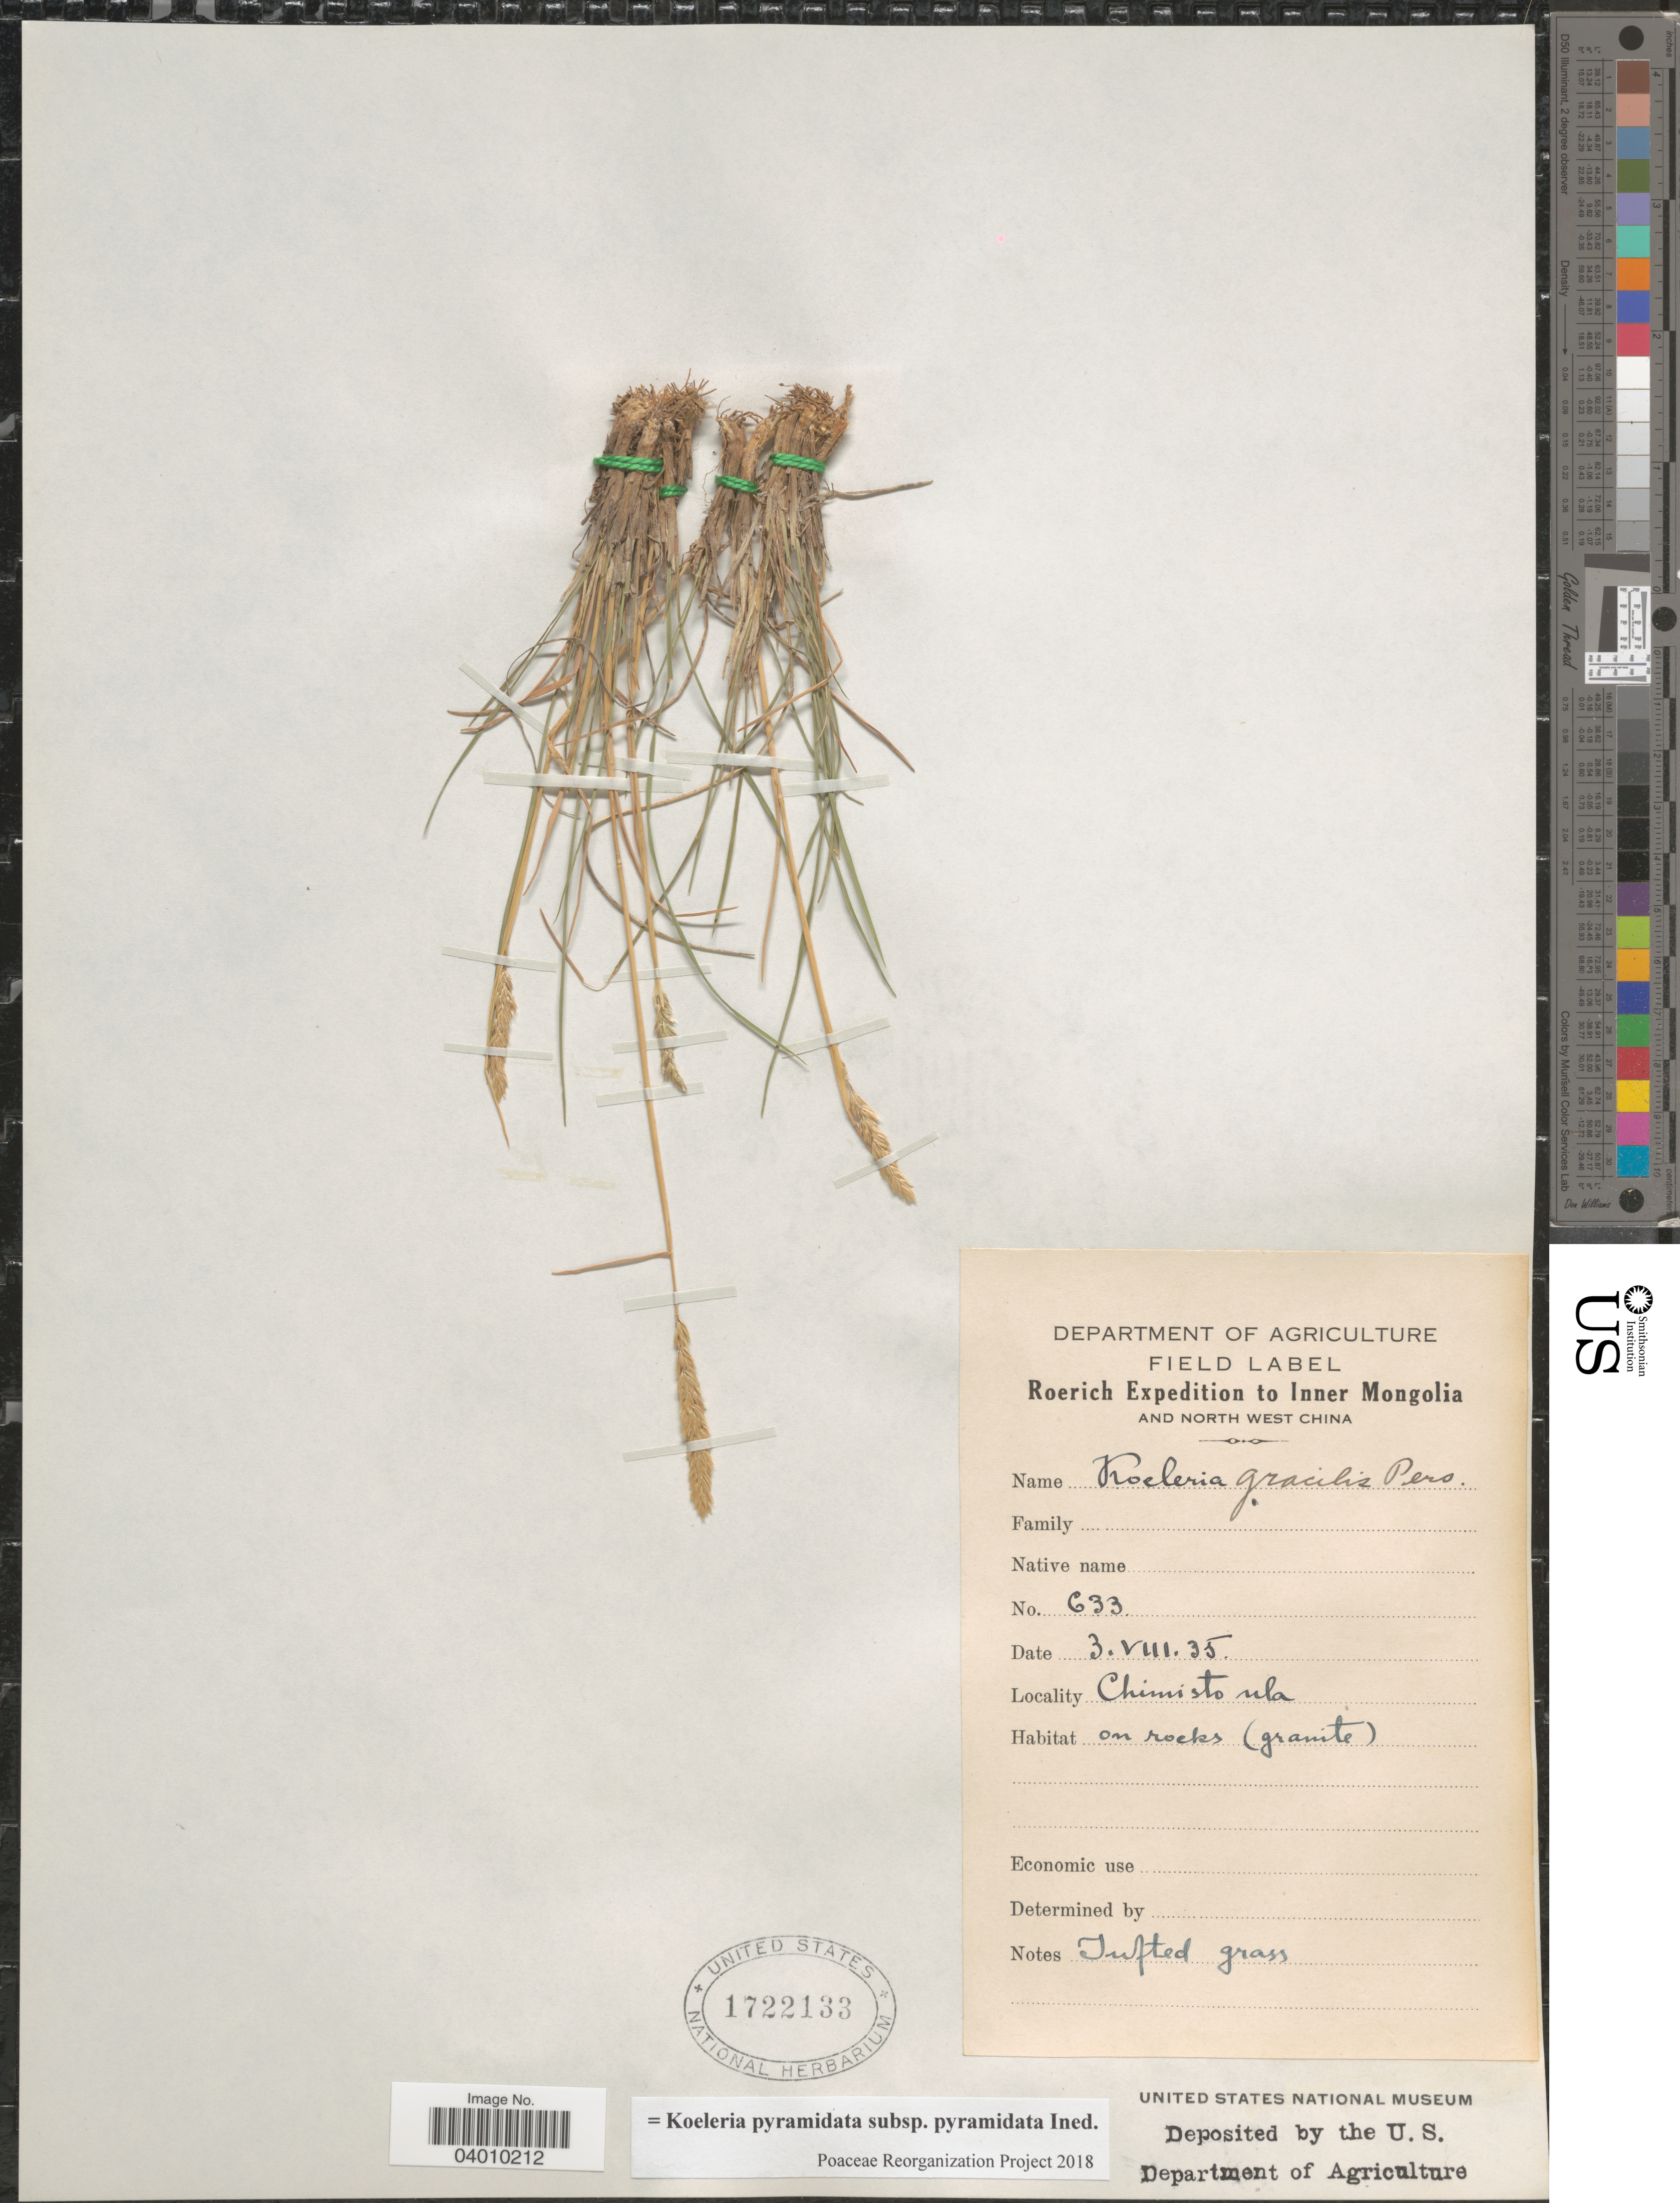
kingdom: Plantae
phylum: Tracheophyta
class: Liliopsida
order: Poales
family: Poaceae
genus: Koeleria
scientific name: Koeleria pyramidata subsp. pyramidata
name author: (Lam.) P. Beauv.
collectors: Roerich Expedition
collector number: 633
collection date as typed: Transcribed d/m/y: 3/8/35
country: China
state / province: Nei Monggol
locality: Inner Mongolia and North West China. Chimisto ula.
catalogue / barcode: US 1722133